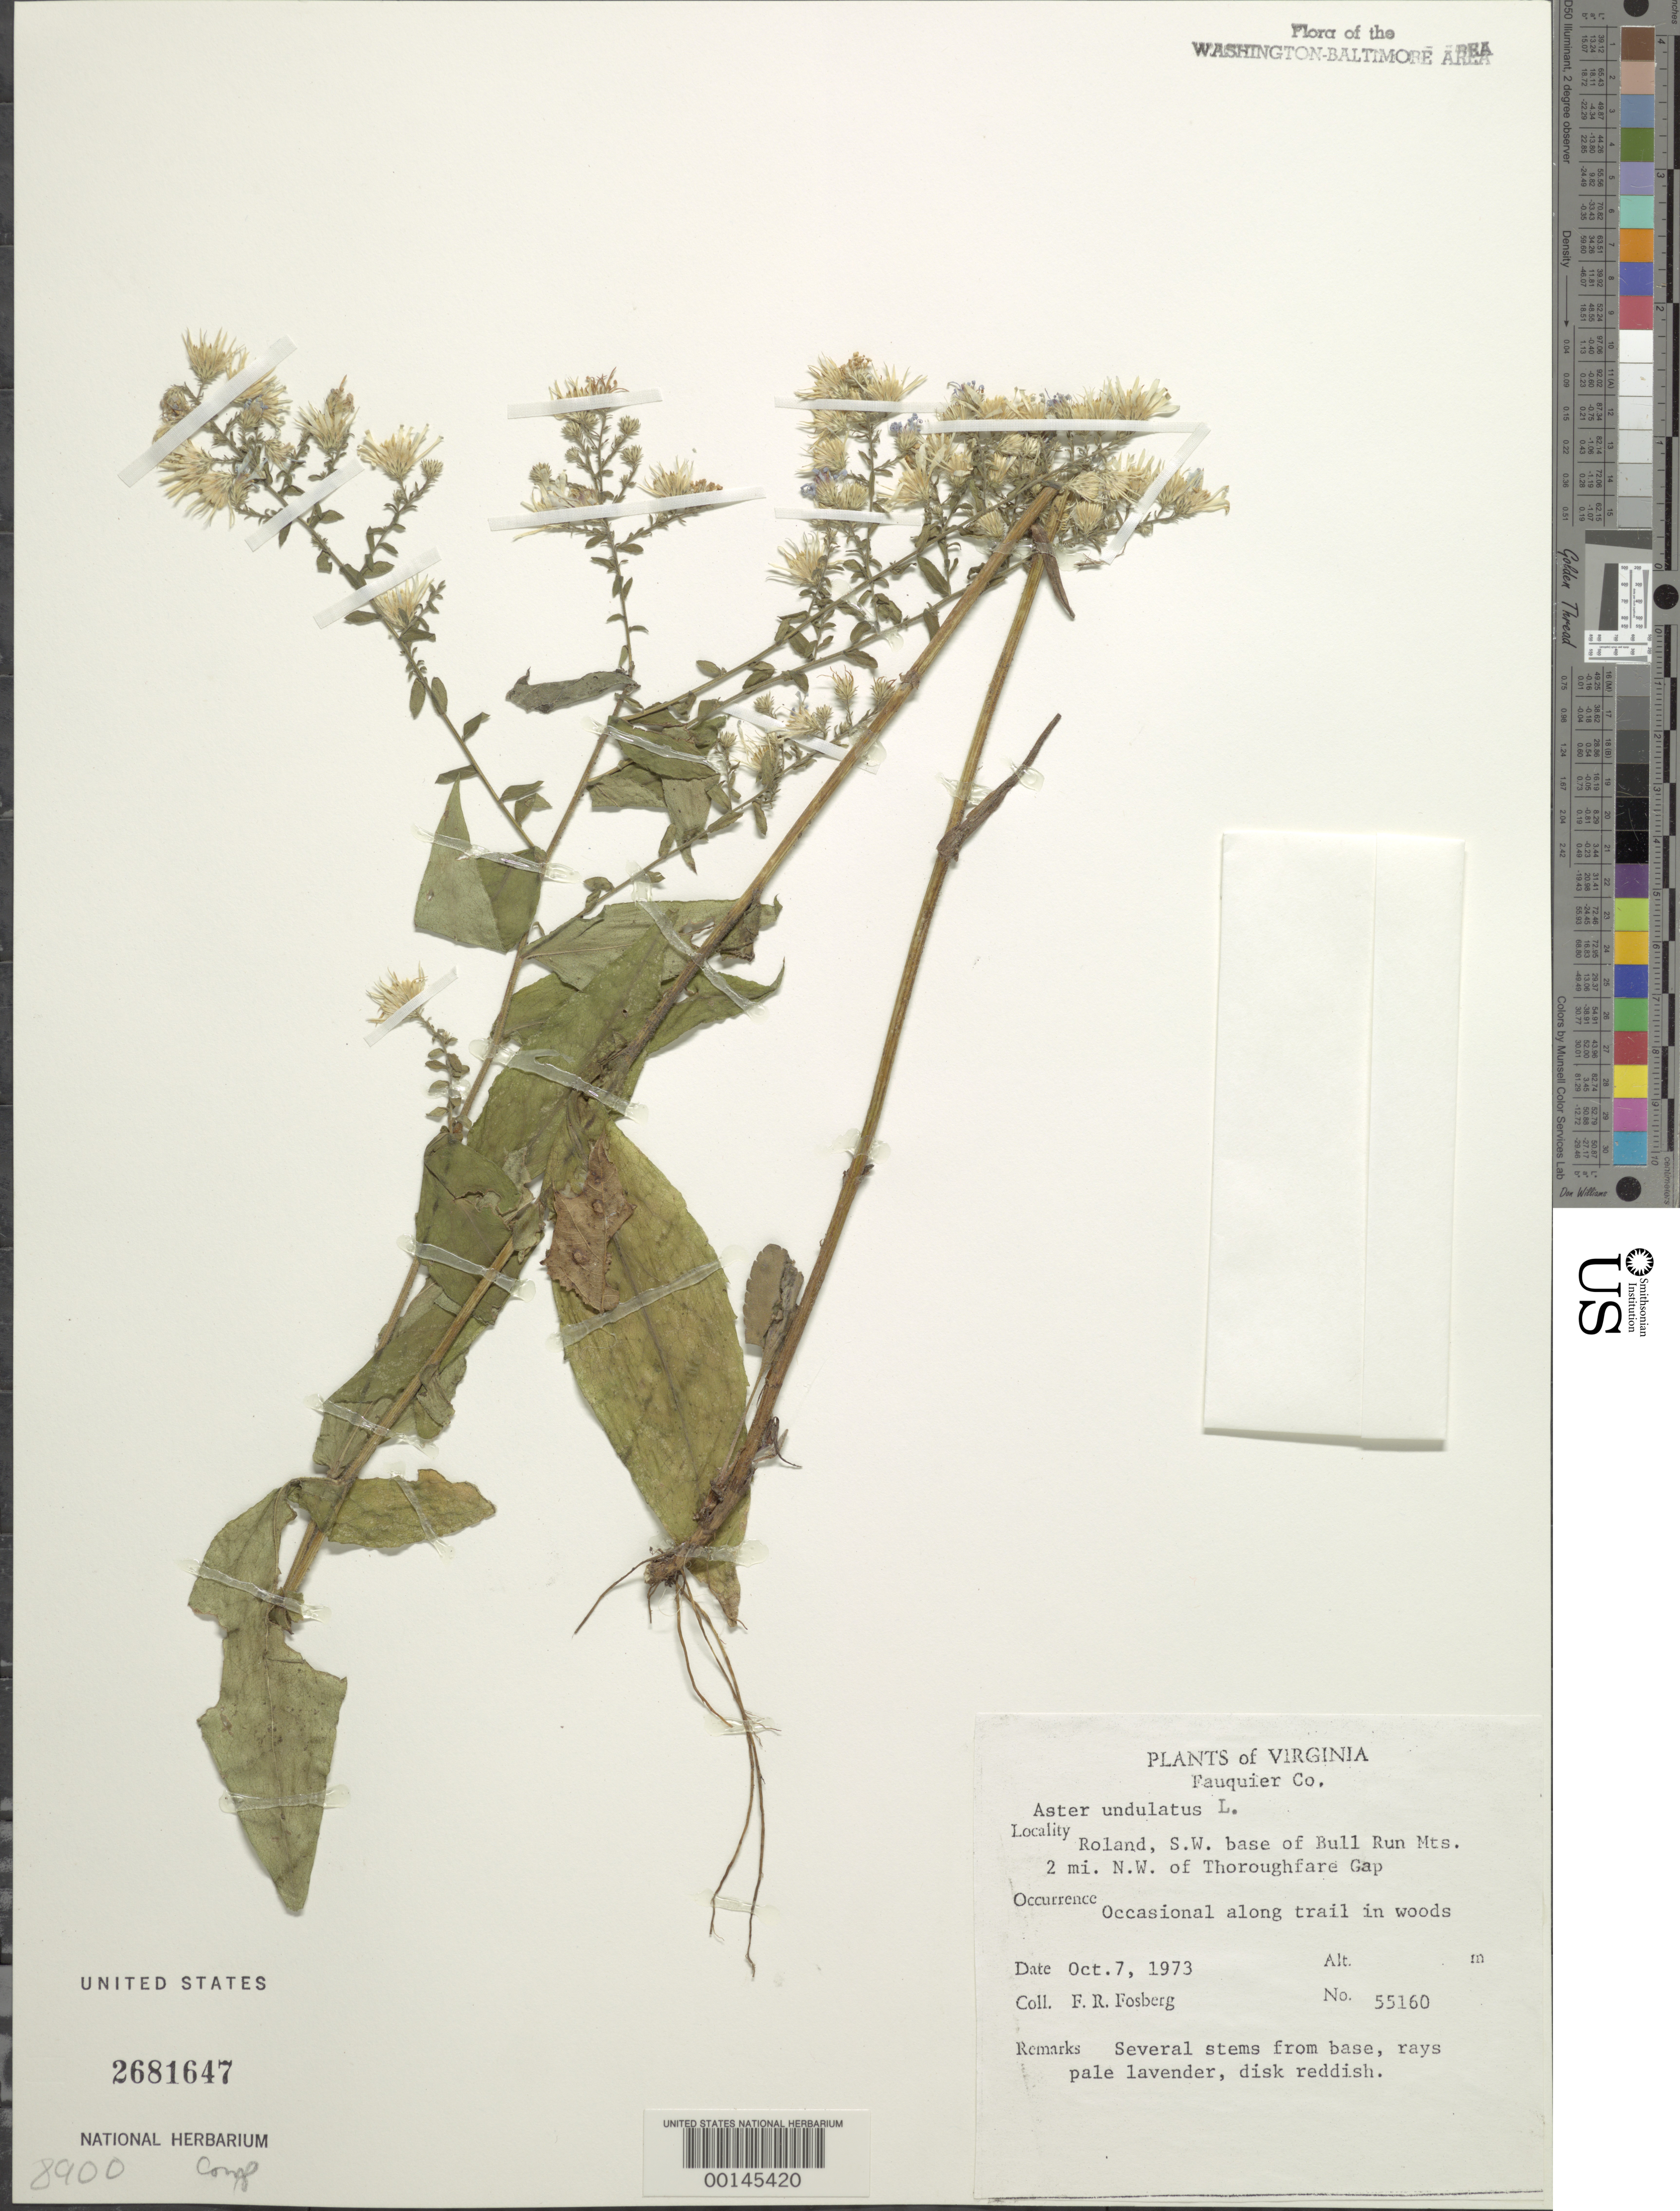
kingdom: Plantae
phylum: Tracheophyta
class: Magnoliopsida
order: Asterales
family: Asteraceae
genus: Symphyotrichum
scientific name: Symphyotrichum undulatum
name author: (L.) G.L. Nesom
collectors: F. R. Fosberg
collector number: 55160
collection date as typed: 07 Oct 1973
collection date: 1973-10-07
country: United States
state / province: Virginia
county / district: Fauquier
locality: Roland NW of Thorofare Gap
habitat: Trail in woods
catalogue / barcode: US 2681647